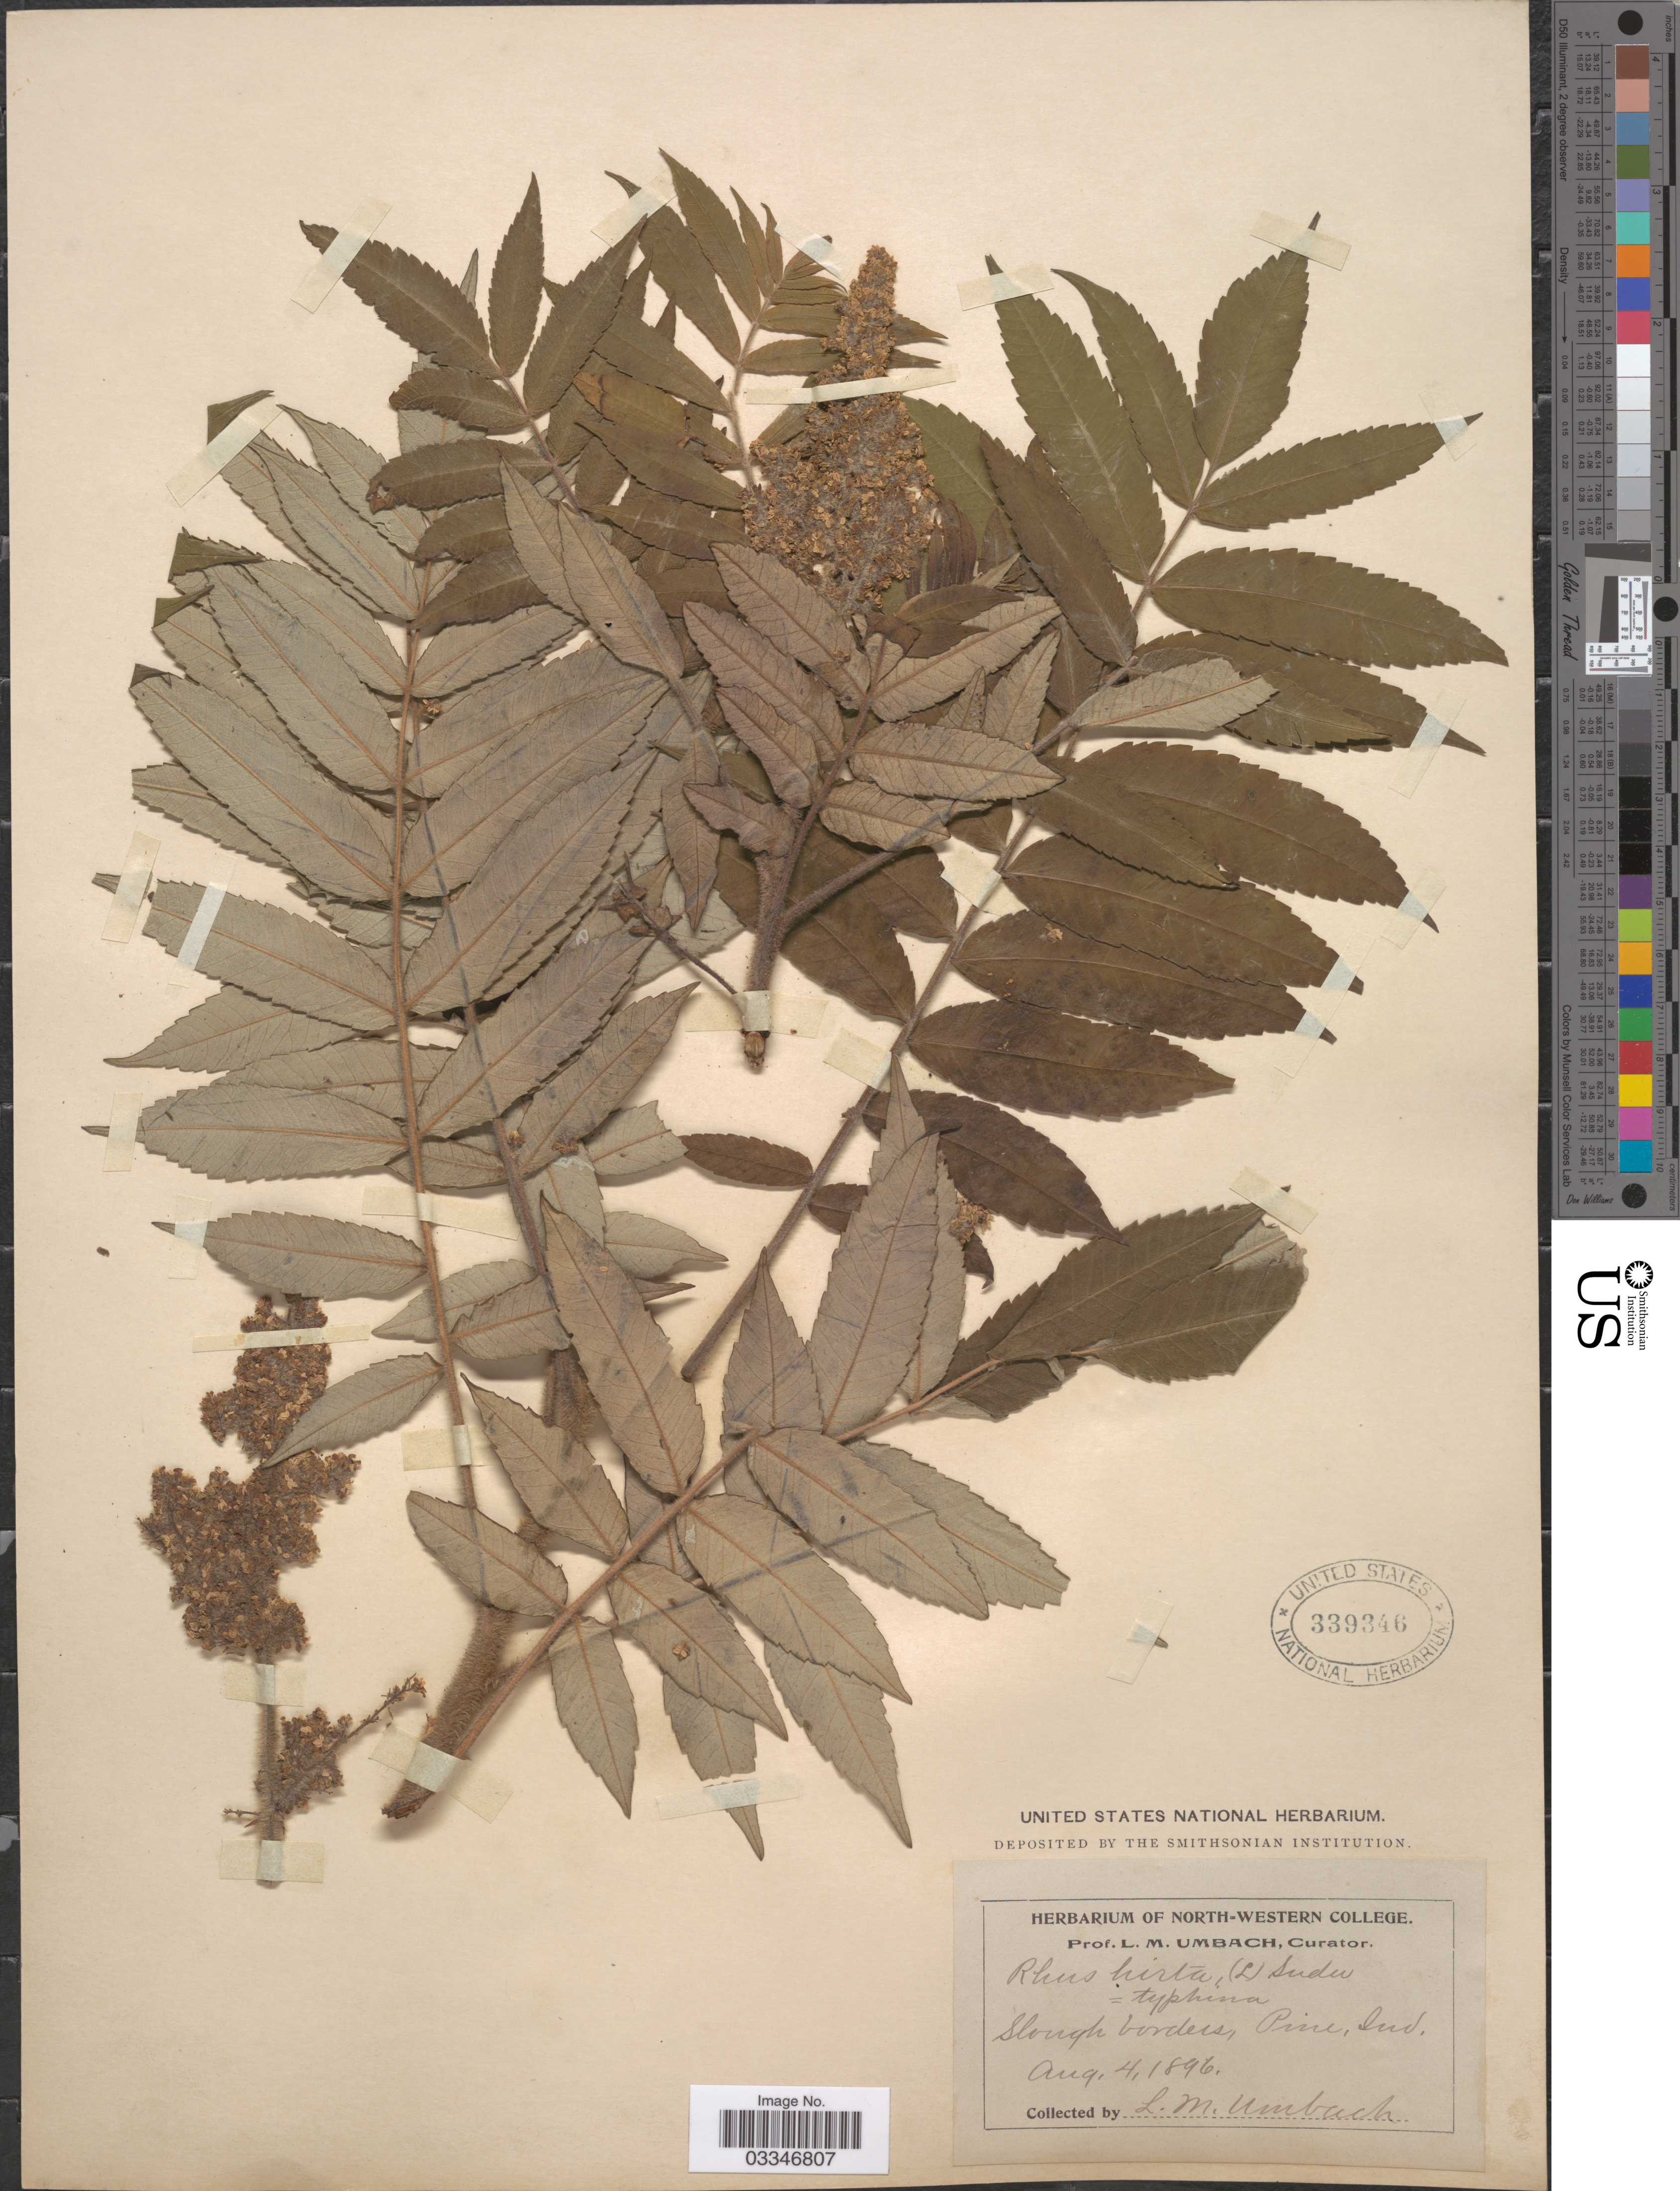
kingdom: Plantae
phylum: Tracheophyta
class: Magnoliopsida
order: Sapindales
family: Anacardiaceae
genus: Rhus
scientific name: Rhus typhina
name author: L.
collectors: L. M. Umbach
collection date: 1896-08-04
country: United States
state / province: Indiana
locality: Slough borders, Pine.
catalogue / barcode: US 339346